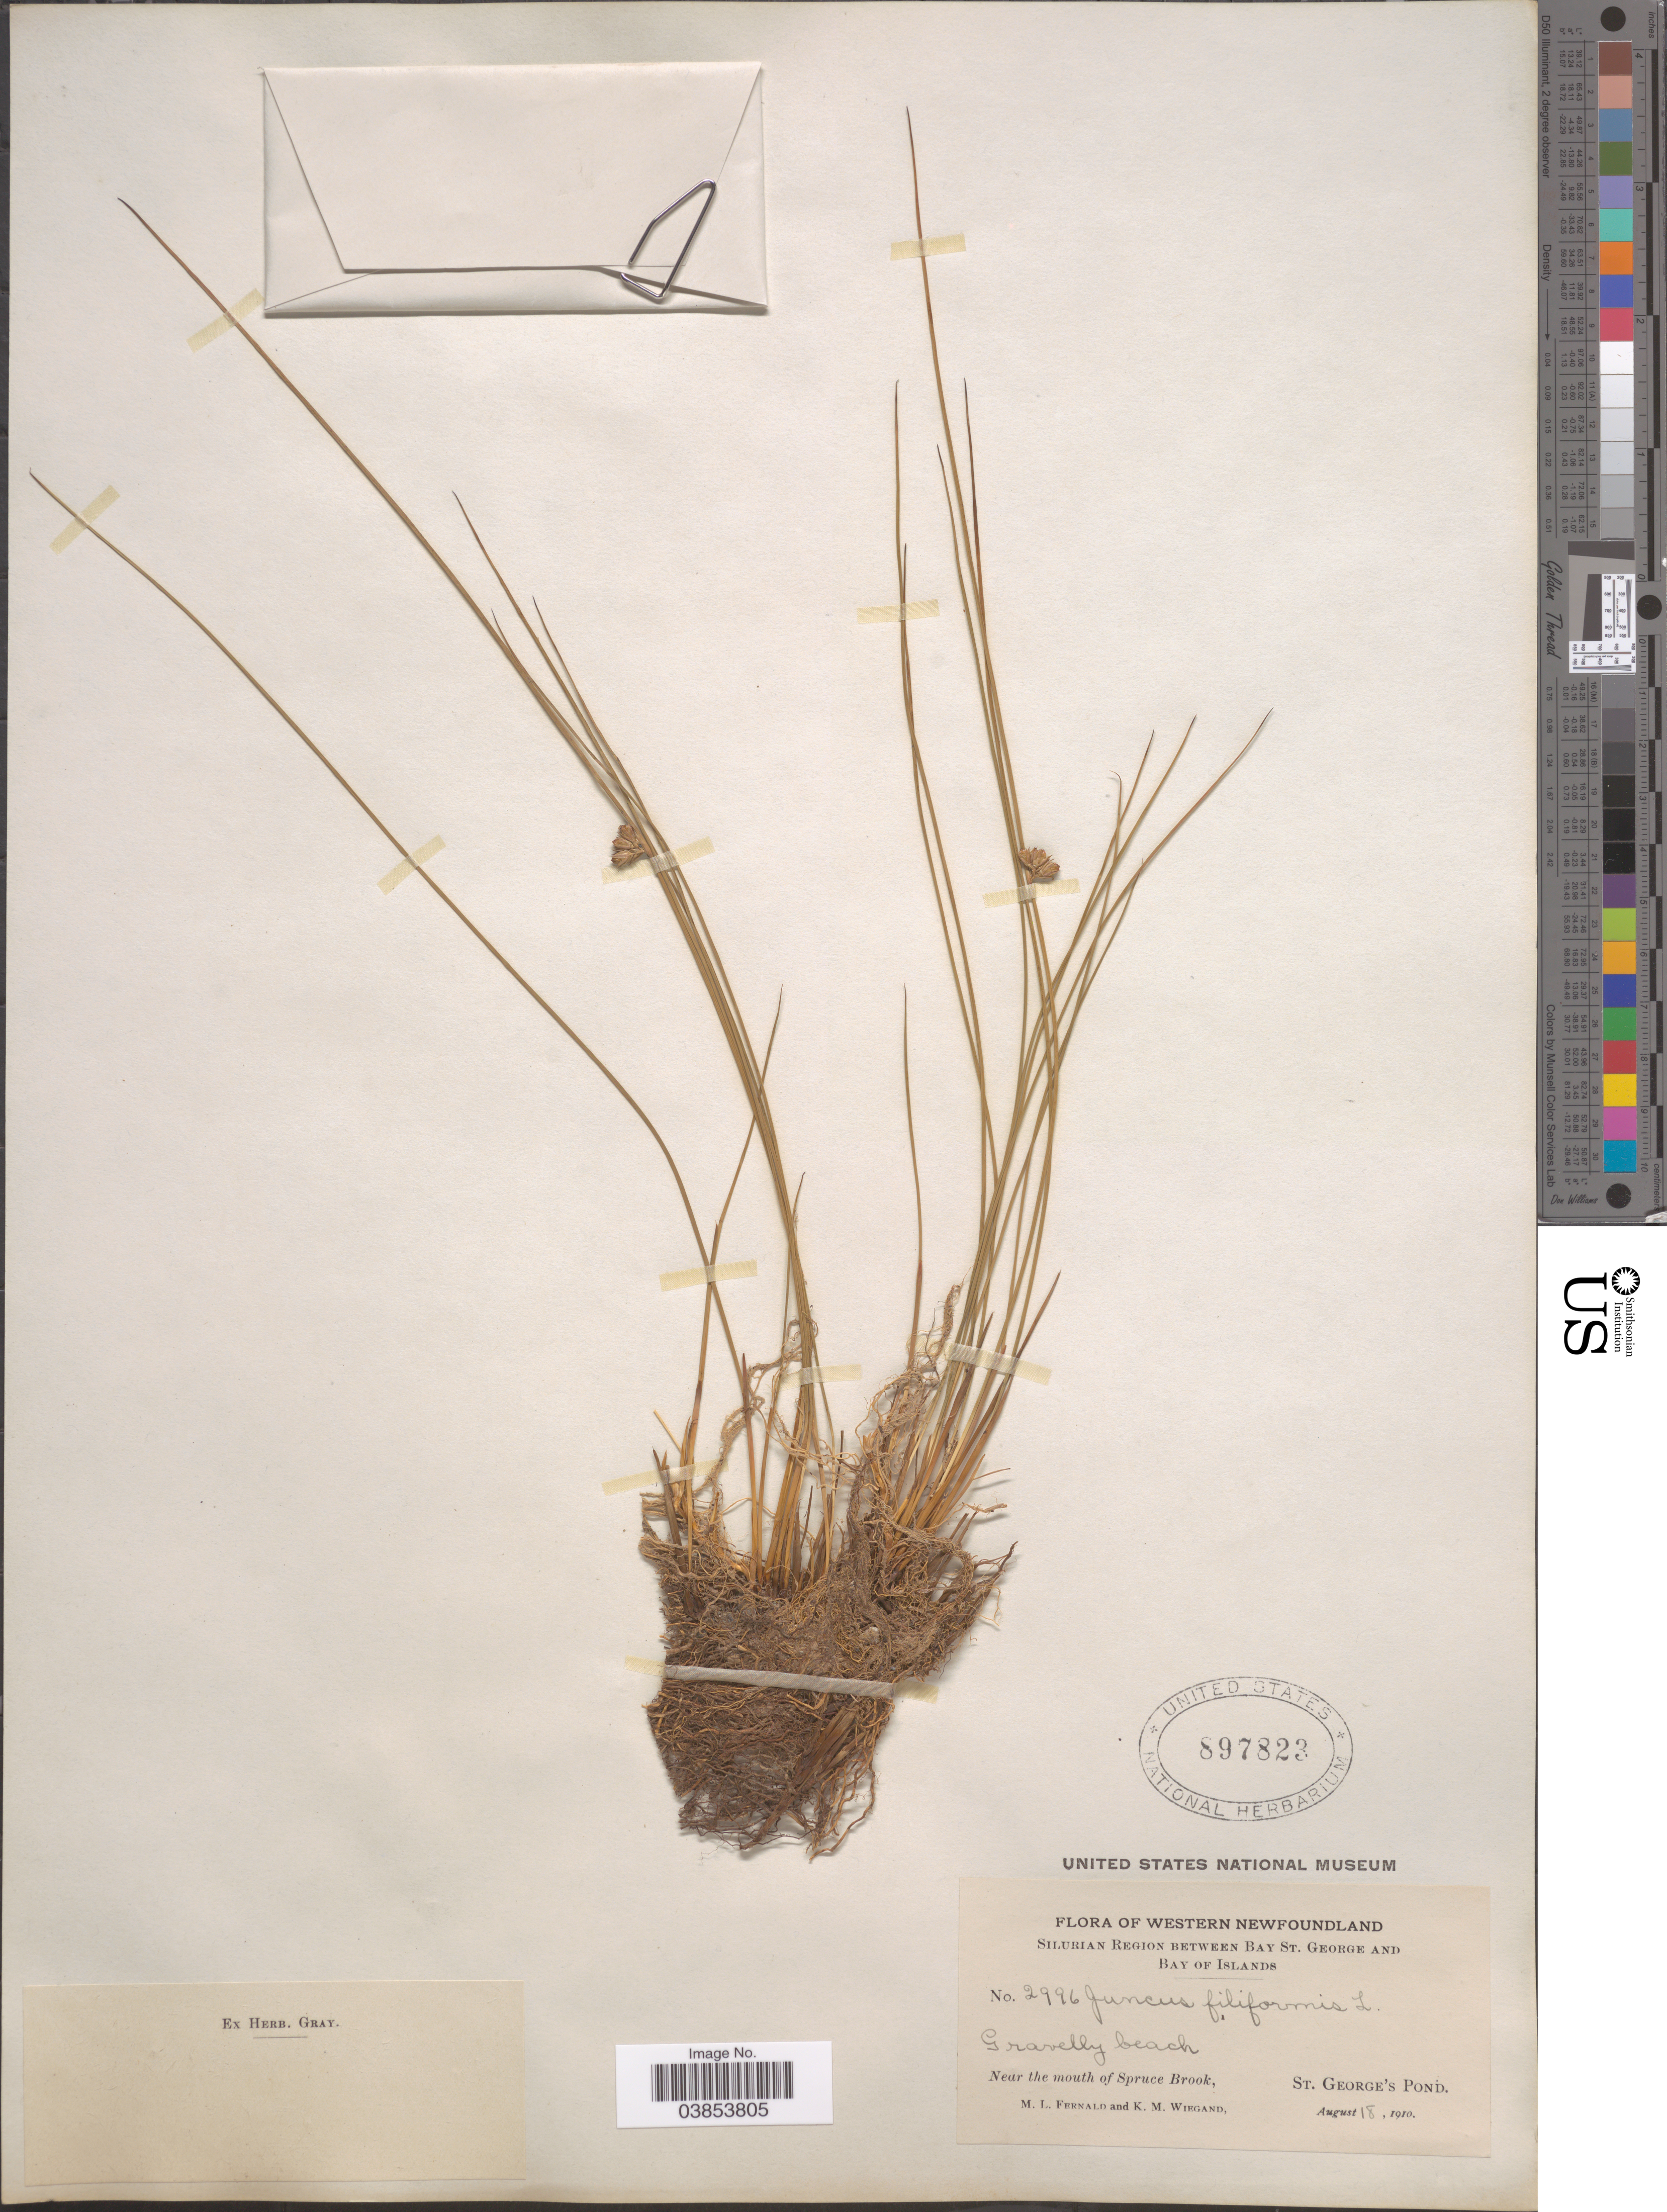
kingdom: Plantae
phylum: Tracheophyta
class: Liliopsida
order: Poales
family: Juncaceae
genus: Juncus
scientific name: Juncus filiformis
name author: L.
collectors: M. L. Fernald & K. M. Wiegand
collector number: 2996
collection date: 1910-08-18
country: Canada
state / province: Newfoundland and Labrador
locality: Western Newfoundland. Silurian Region between Bay St. George and Bay of Islands. Near the mouth of Spruce Brook, St. George's Pond.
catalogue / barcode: US 897823